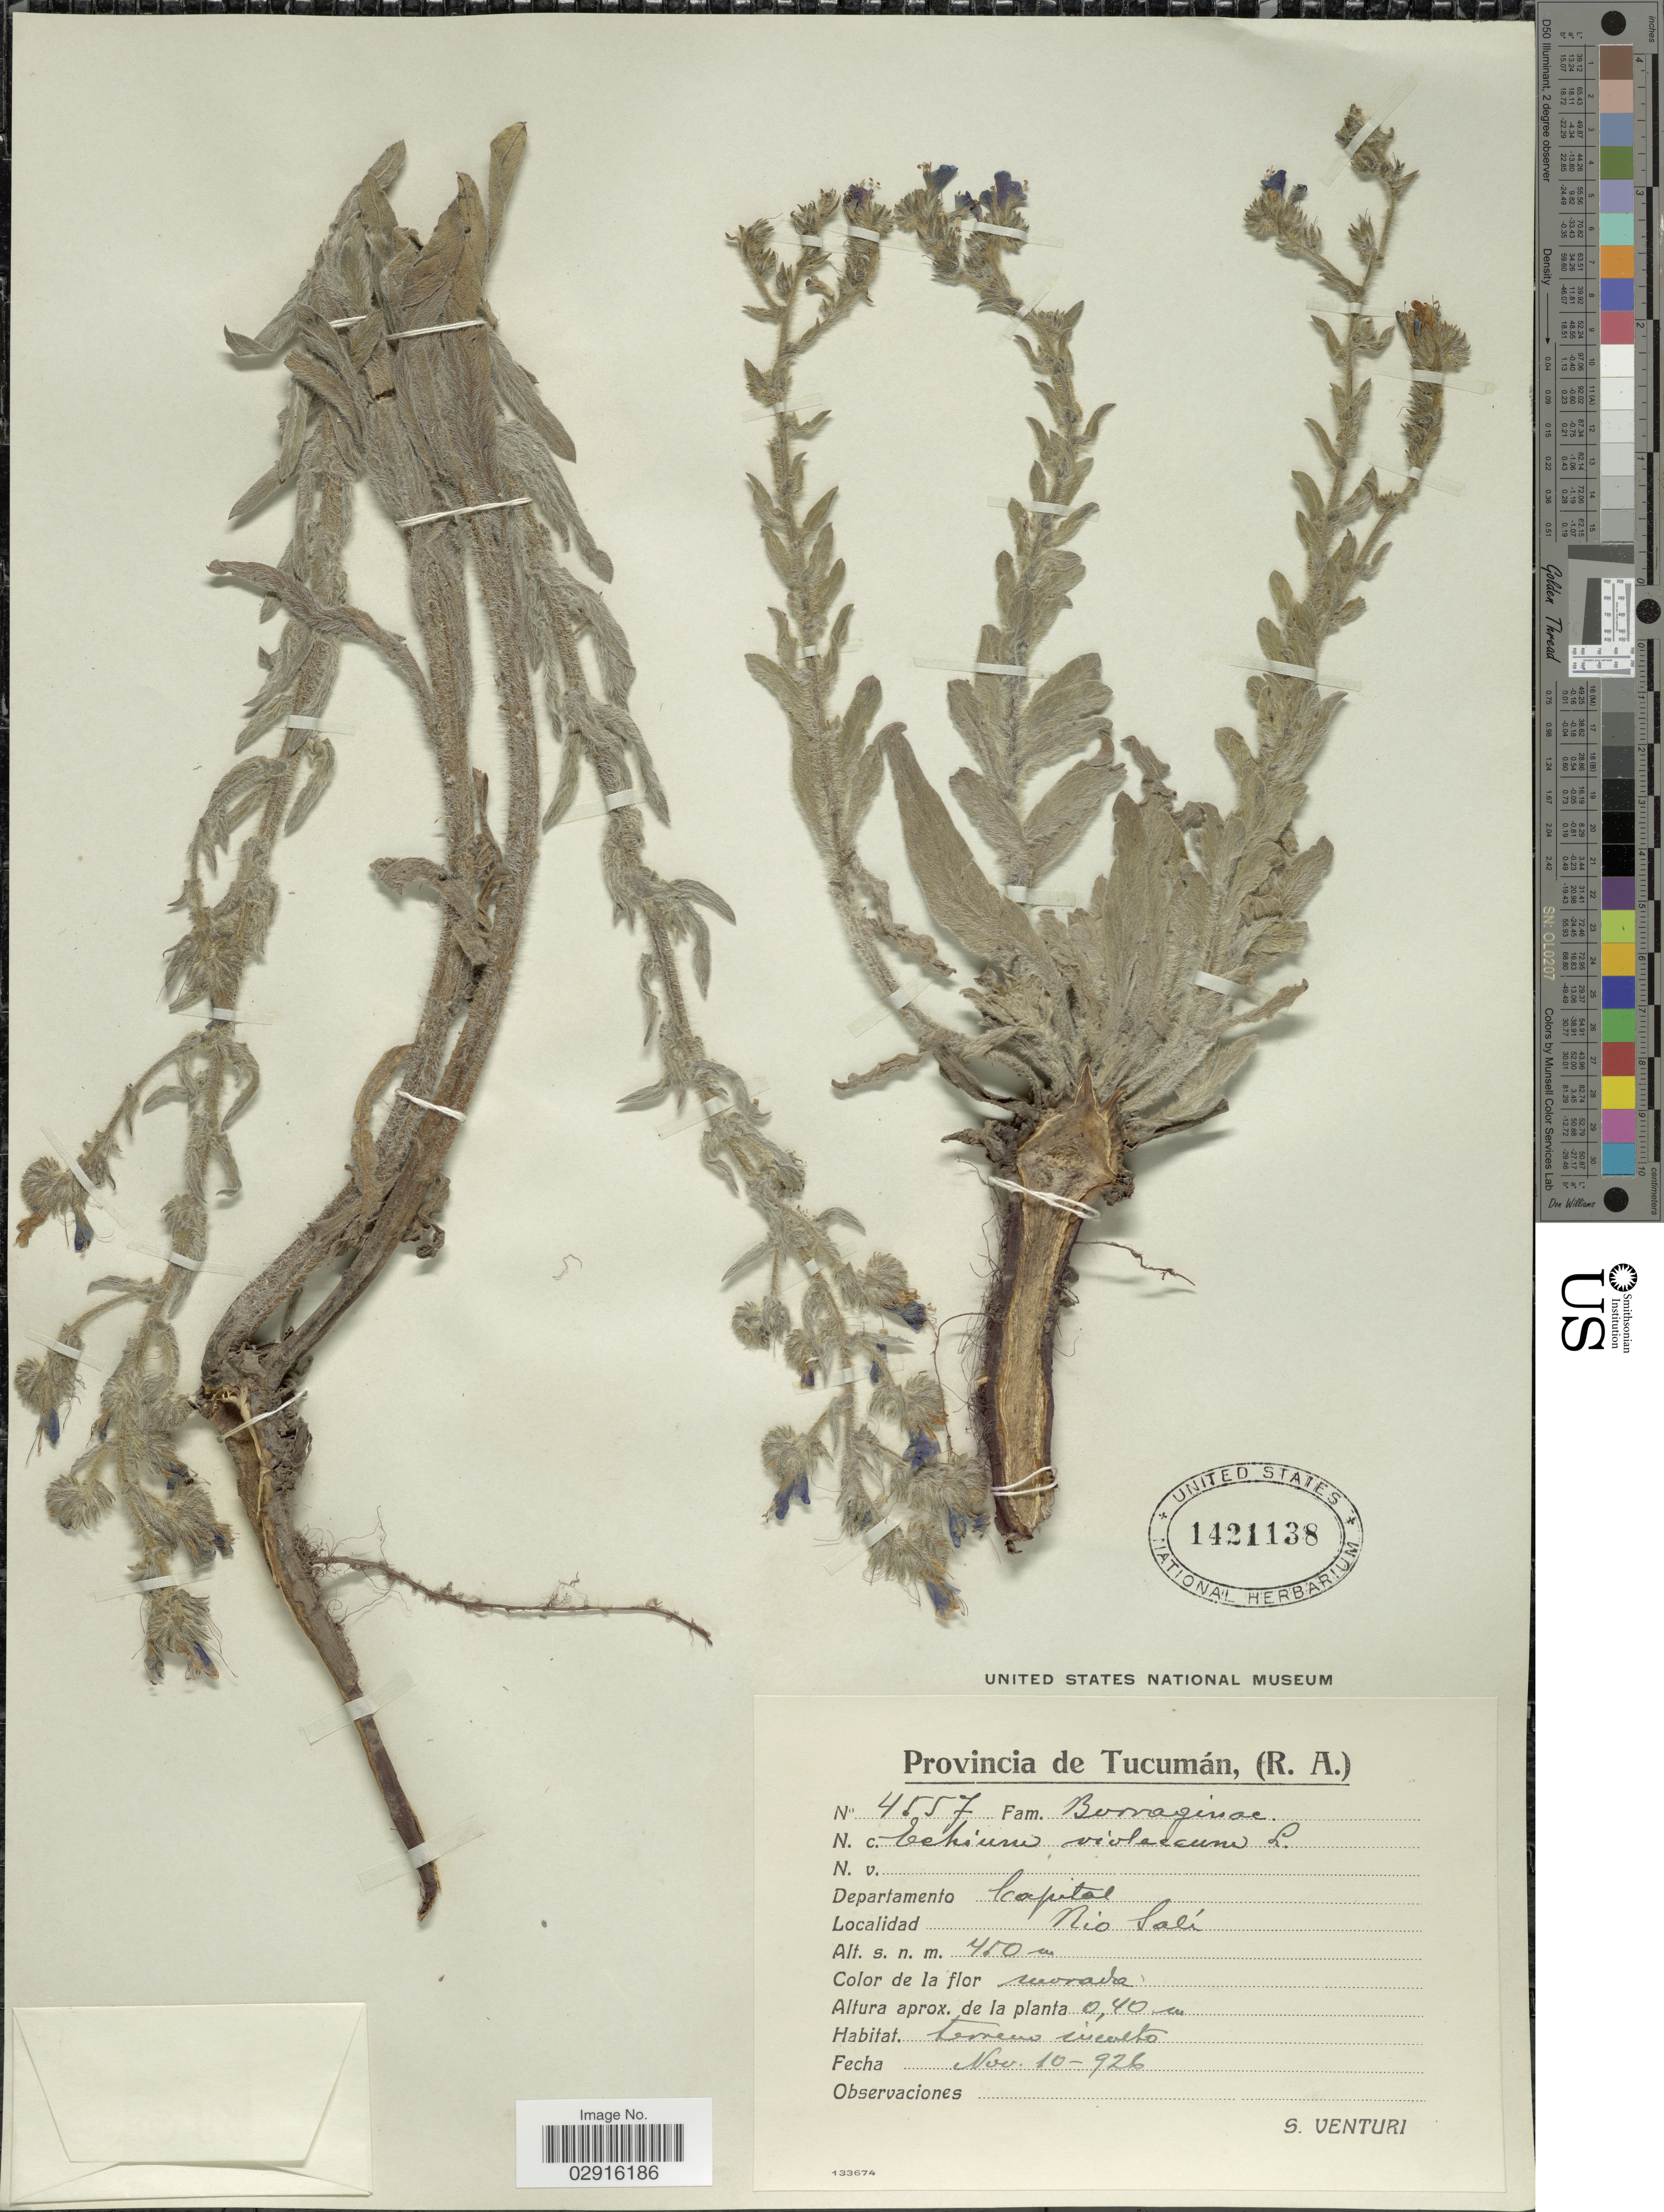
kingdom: Plantae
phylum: Tracheophyta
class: Magnoliopsida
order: Boraginales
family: Boraginaceae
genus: Echium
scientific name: Echium violaceum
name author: L.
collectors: S. Venturi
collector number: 4557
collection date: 1926-11-10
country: Argentina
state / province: Tucuman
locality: (R.A.). Departamento Capital. Rio Salí.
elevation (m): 450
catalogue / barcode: US 1421138